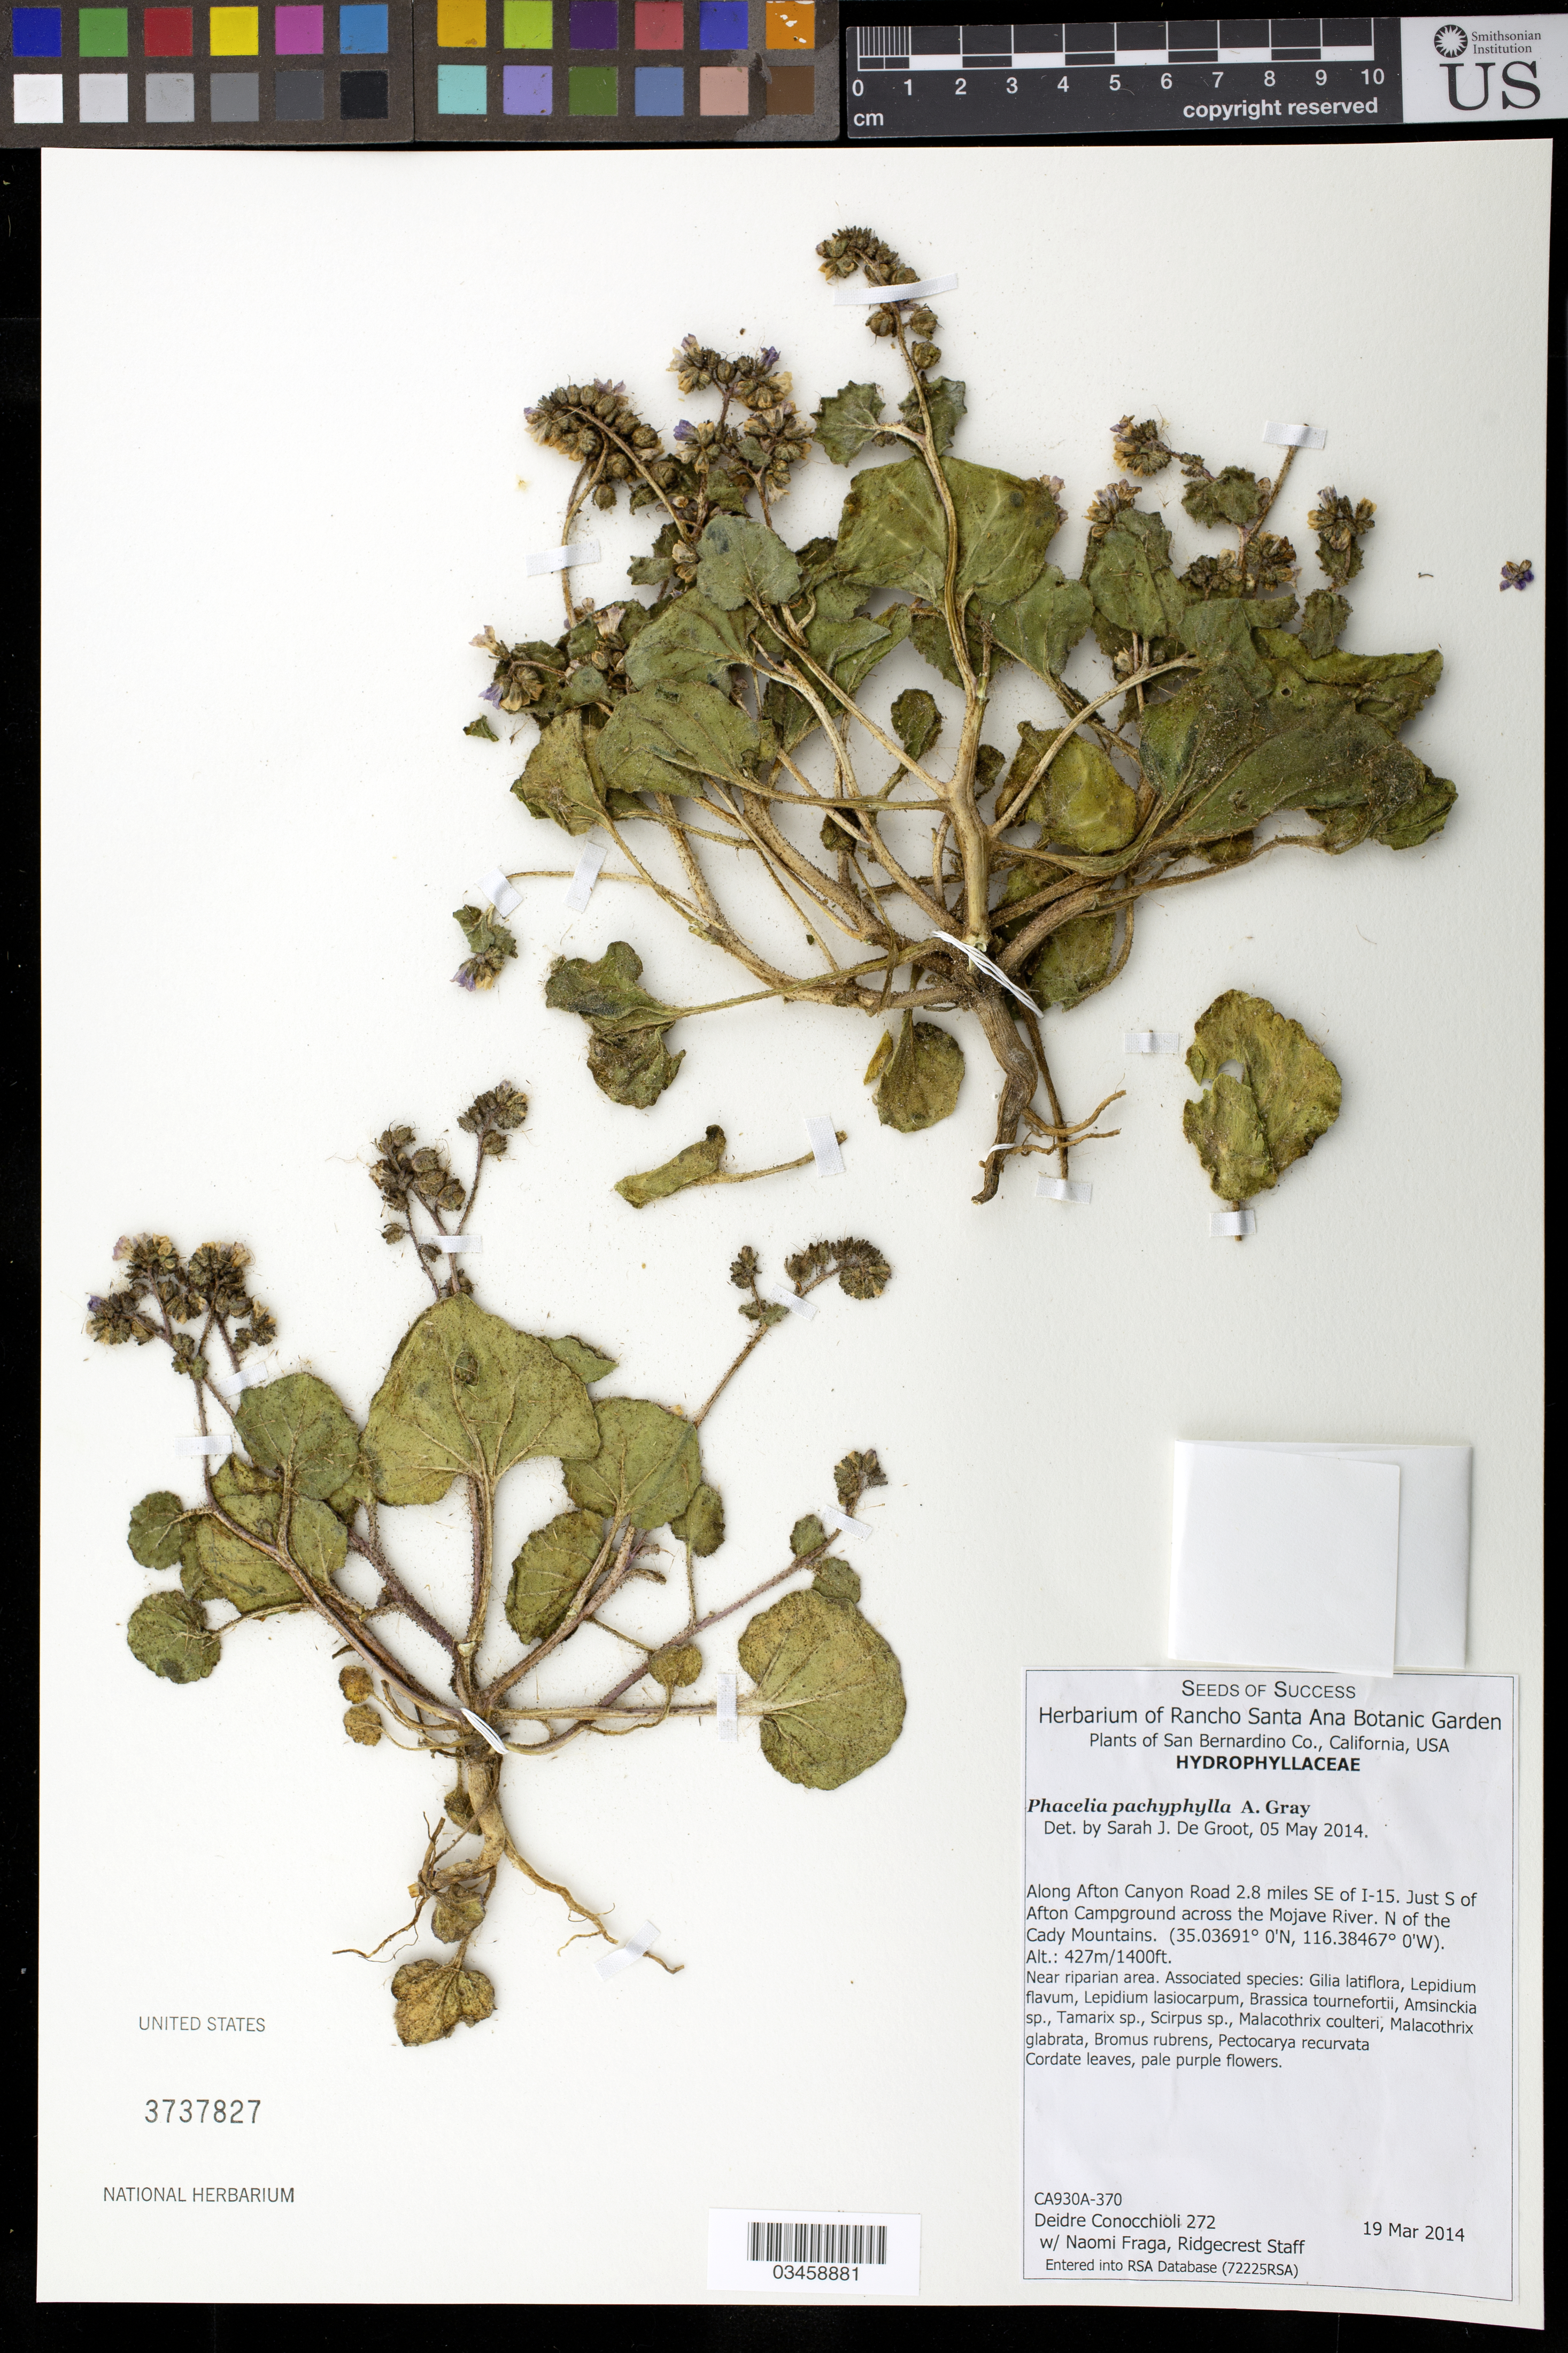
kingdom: Plantae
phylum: Tracheophyta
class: Magnoliopsida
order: Boraginales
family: Hydrophyllaceae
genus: Phacelia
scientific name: Phacelia pachyphylla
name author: A. Gray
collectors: D. Conocchioli & N. Fraga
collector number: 272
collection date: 2014-03-19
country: United States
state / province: California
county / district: San Bernardino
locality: Along Afton Canyon Road 2.8 mi. SE of I-15, S of Afton Campground across the Mojave River. N of the Cady Mts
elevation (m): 427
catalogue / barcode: US 3737827